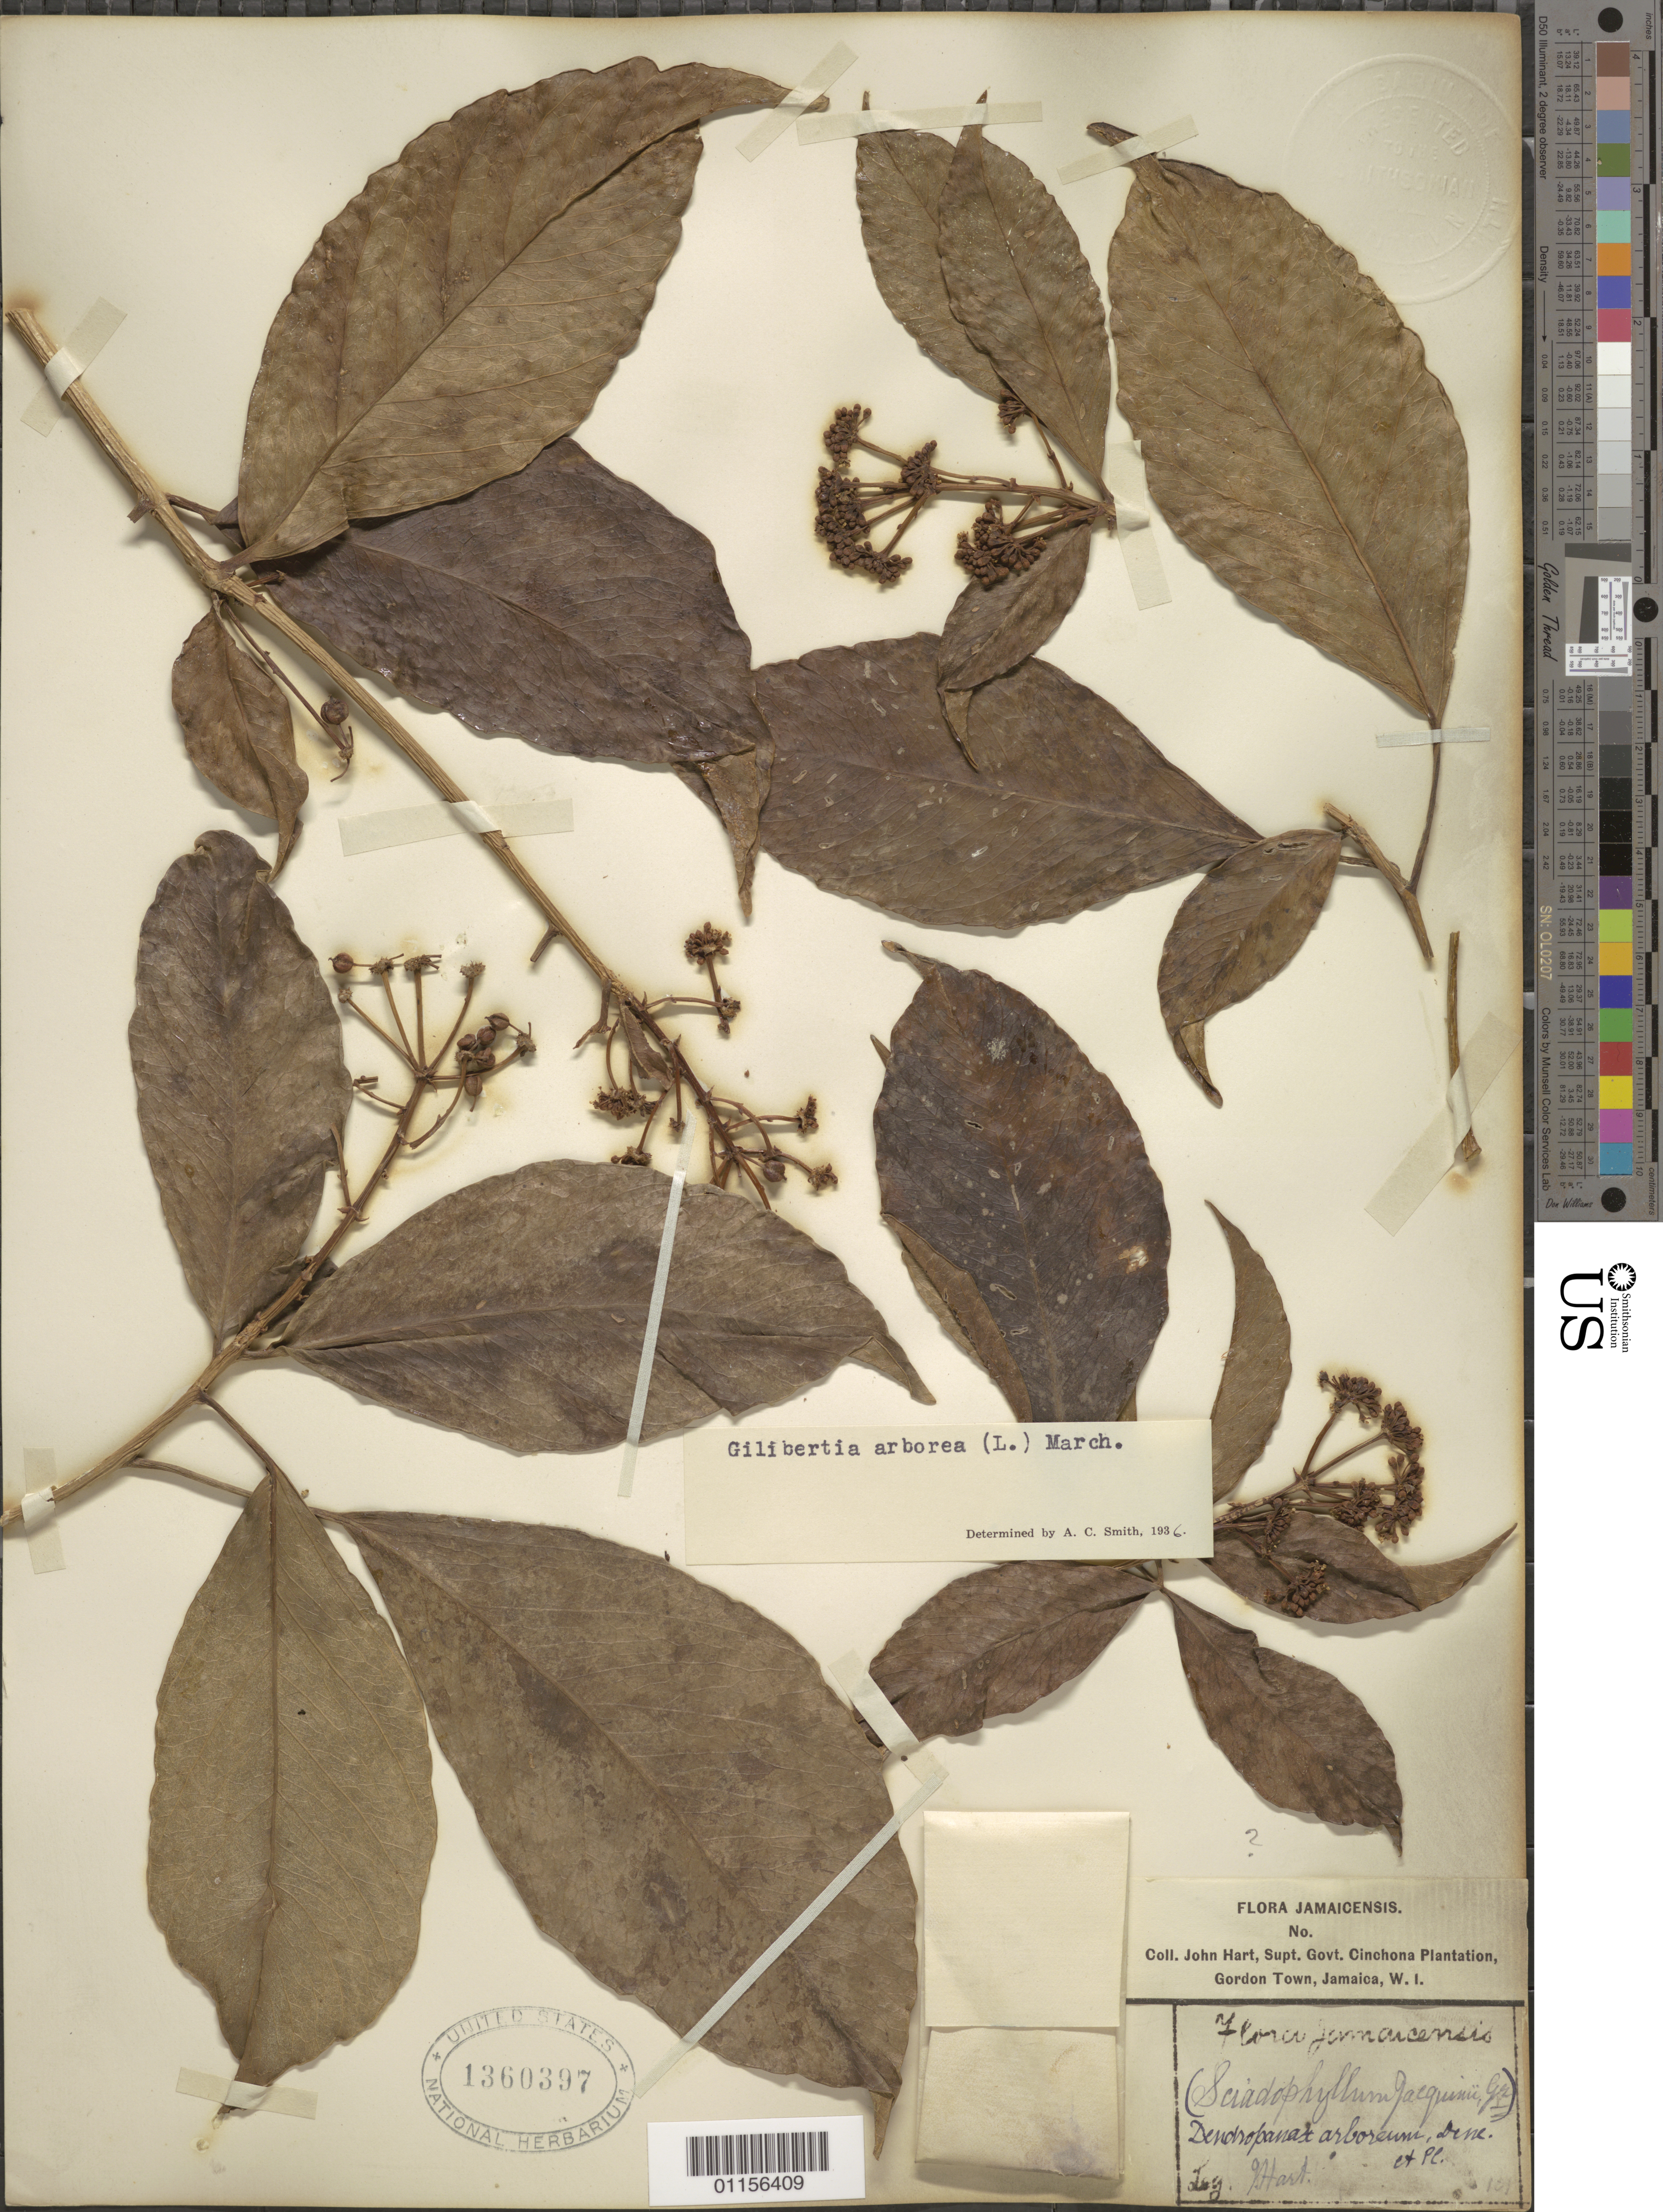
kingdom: Plantae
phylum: Tracheophyta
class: Magnoliopsida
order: Apiales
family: Araliaceae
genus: Dendropanax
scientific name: Dendropanax arboreus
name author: (L.) Decne. & Planch.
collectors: J. Hart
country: Jamaica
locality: Supt. Govt. Cinchona Plantation, Gordon Town.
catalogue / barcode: US 1360397